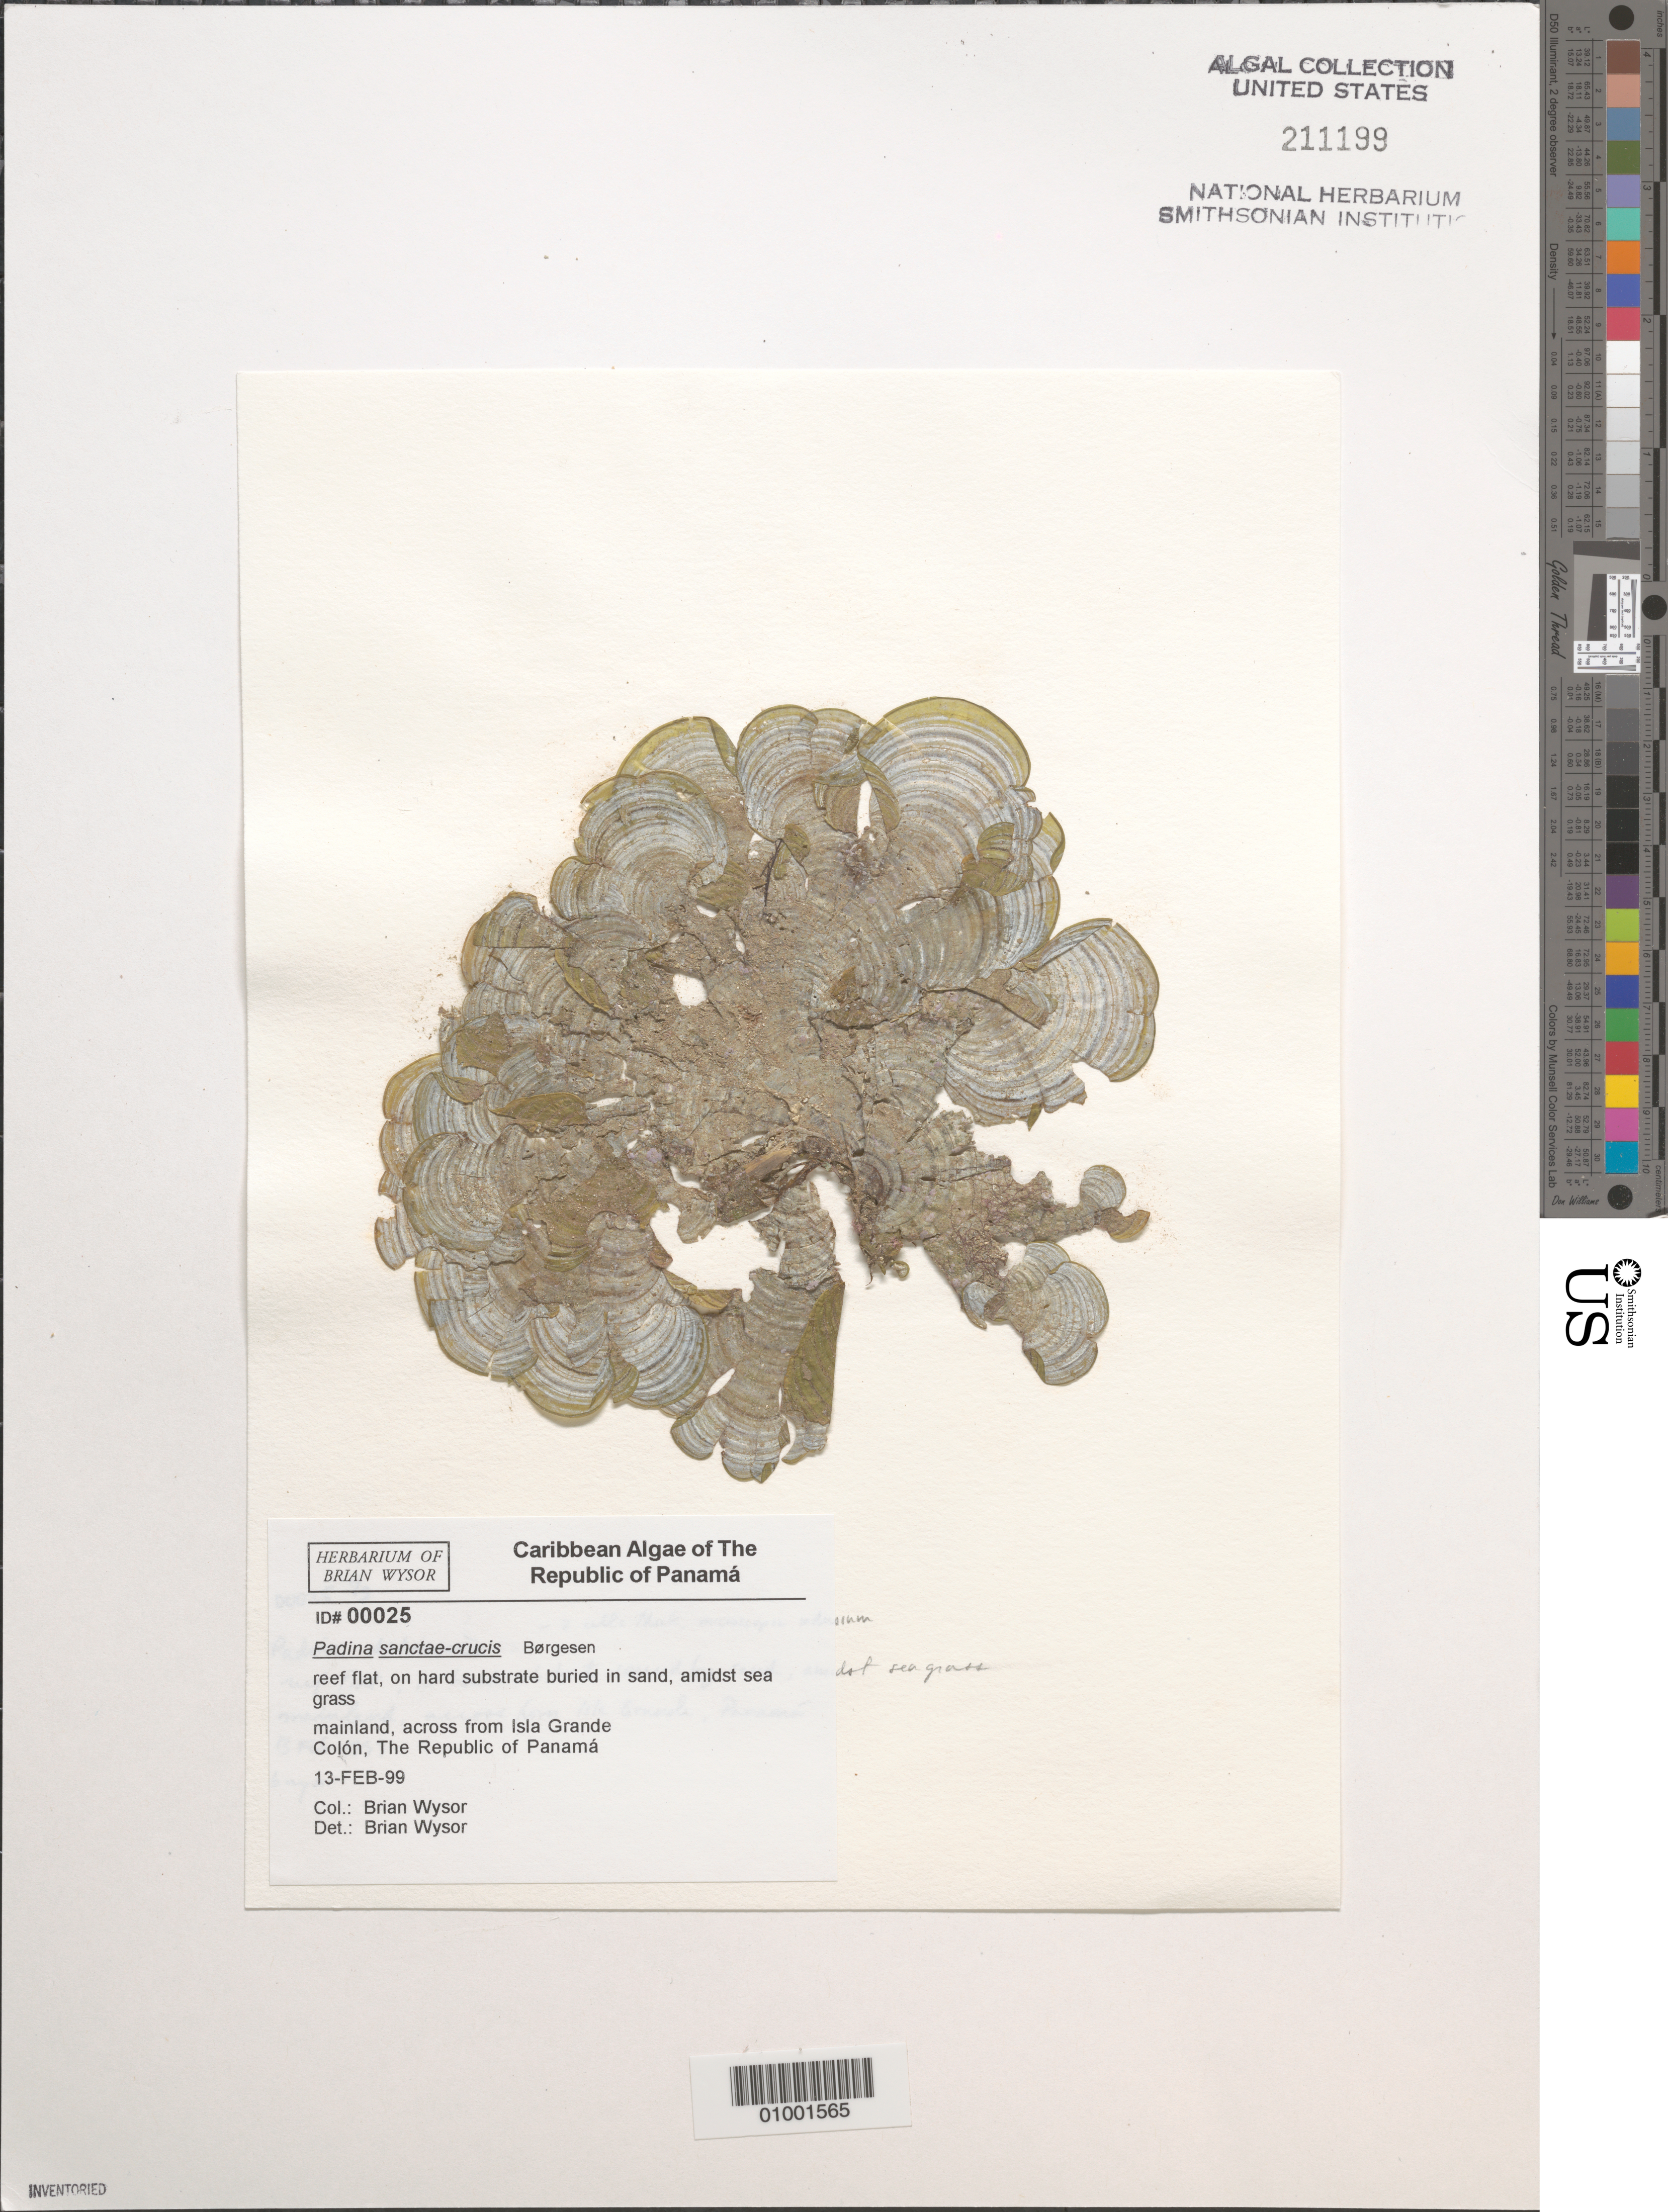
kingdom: Chromista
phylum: Ochrophyta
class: Phaeophyceae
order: Dictyotales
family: Dictyotaceae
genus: Padina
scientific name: Padina sanctae-crucis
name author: Børgesen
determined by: Wysor, B.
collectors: B. Wysor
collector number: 00025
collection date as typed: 13 Feb 1999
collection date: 1999-02-13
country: Panama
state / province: Colón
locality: Mainland, across from Isla Grande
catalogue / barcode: US 211199